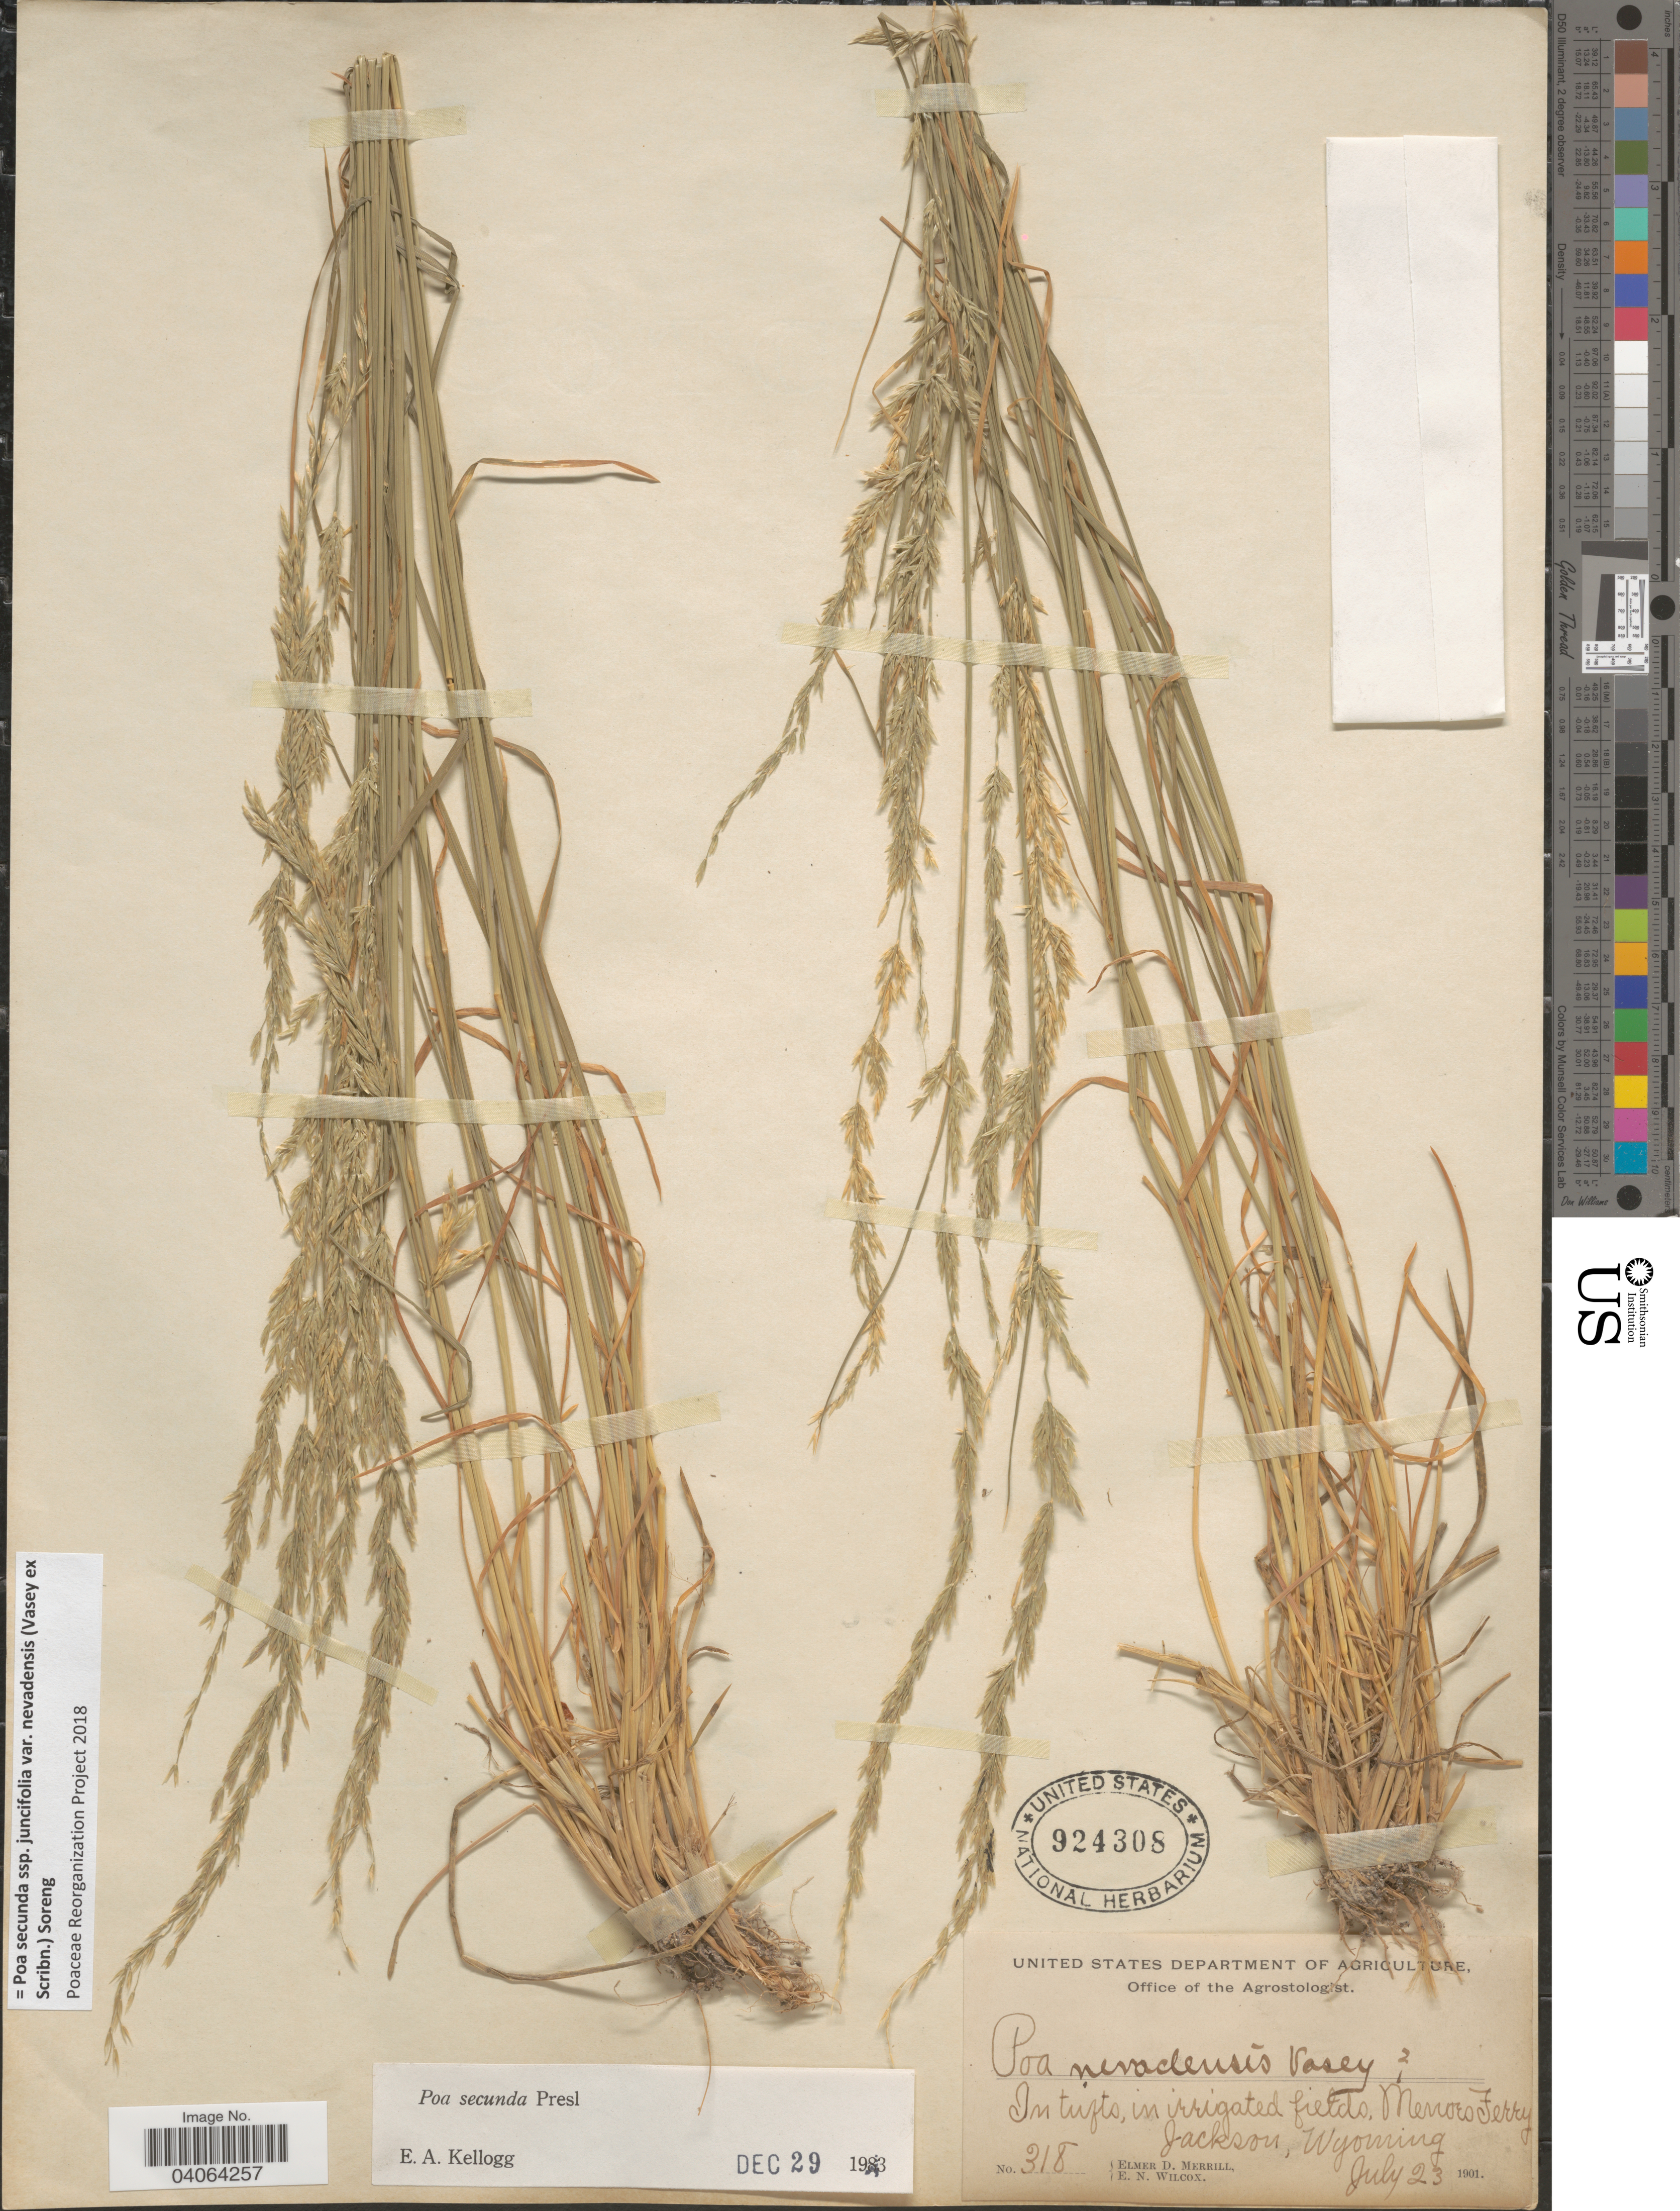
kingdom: Plantae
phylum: Tracheophyta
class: Liliopsida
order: Poales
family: Poaceae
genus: Poa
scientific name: Poa secunda subsp. juncifolia var. nevadensis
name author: (Vasey ex Scribn.) Soreng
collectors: E. D. Merrill & E. Wilcox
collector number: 318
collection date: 1901-07-23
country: United States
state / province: Wyoming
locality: Menor's Ferry. Jackson.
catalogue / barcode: US 924308